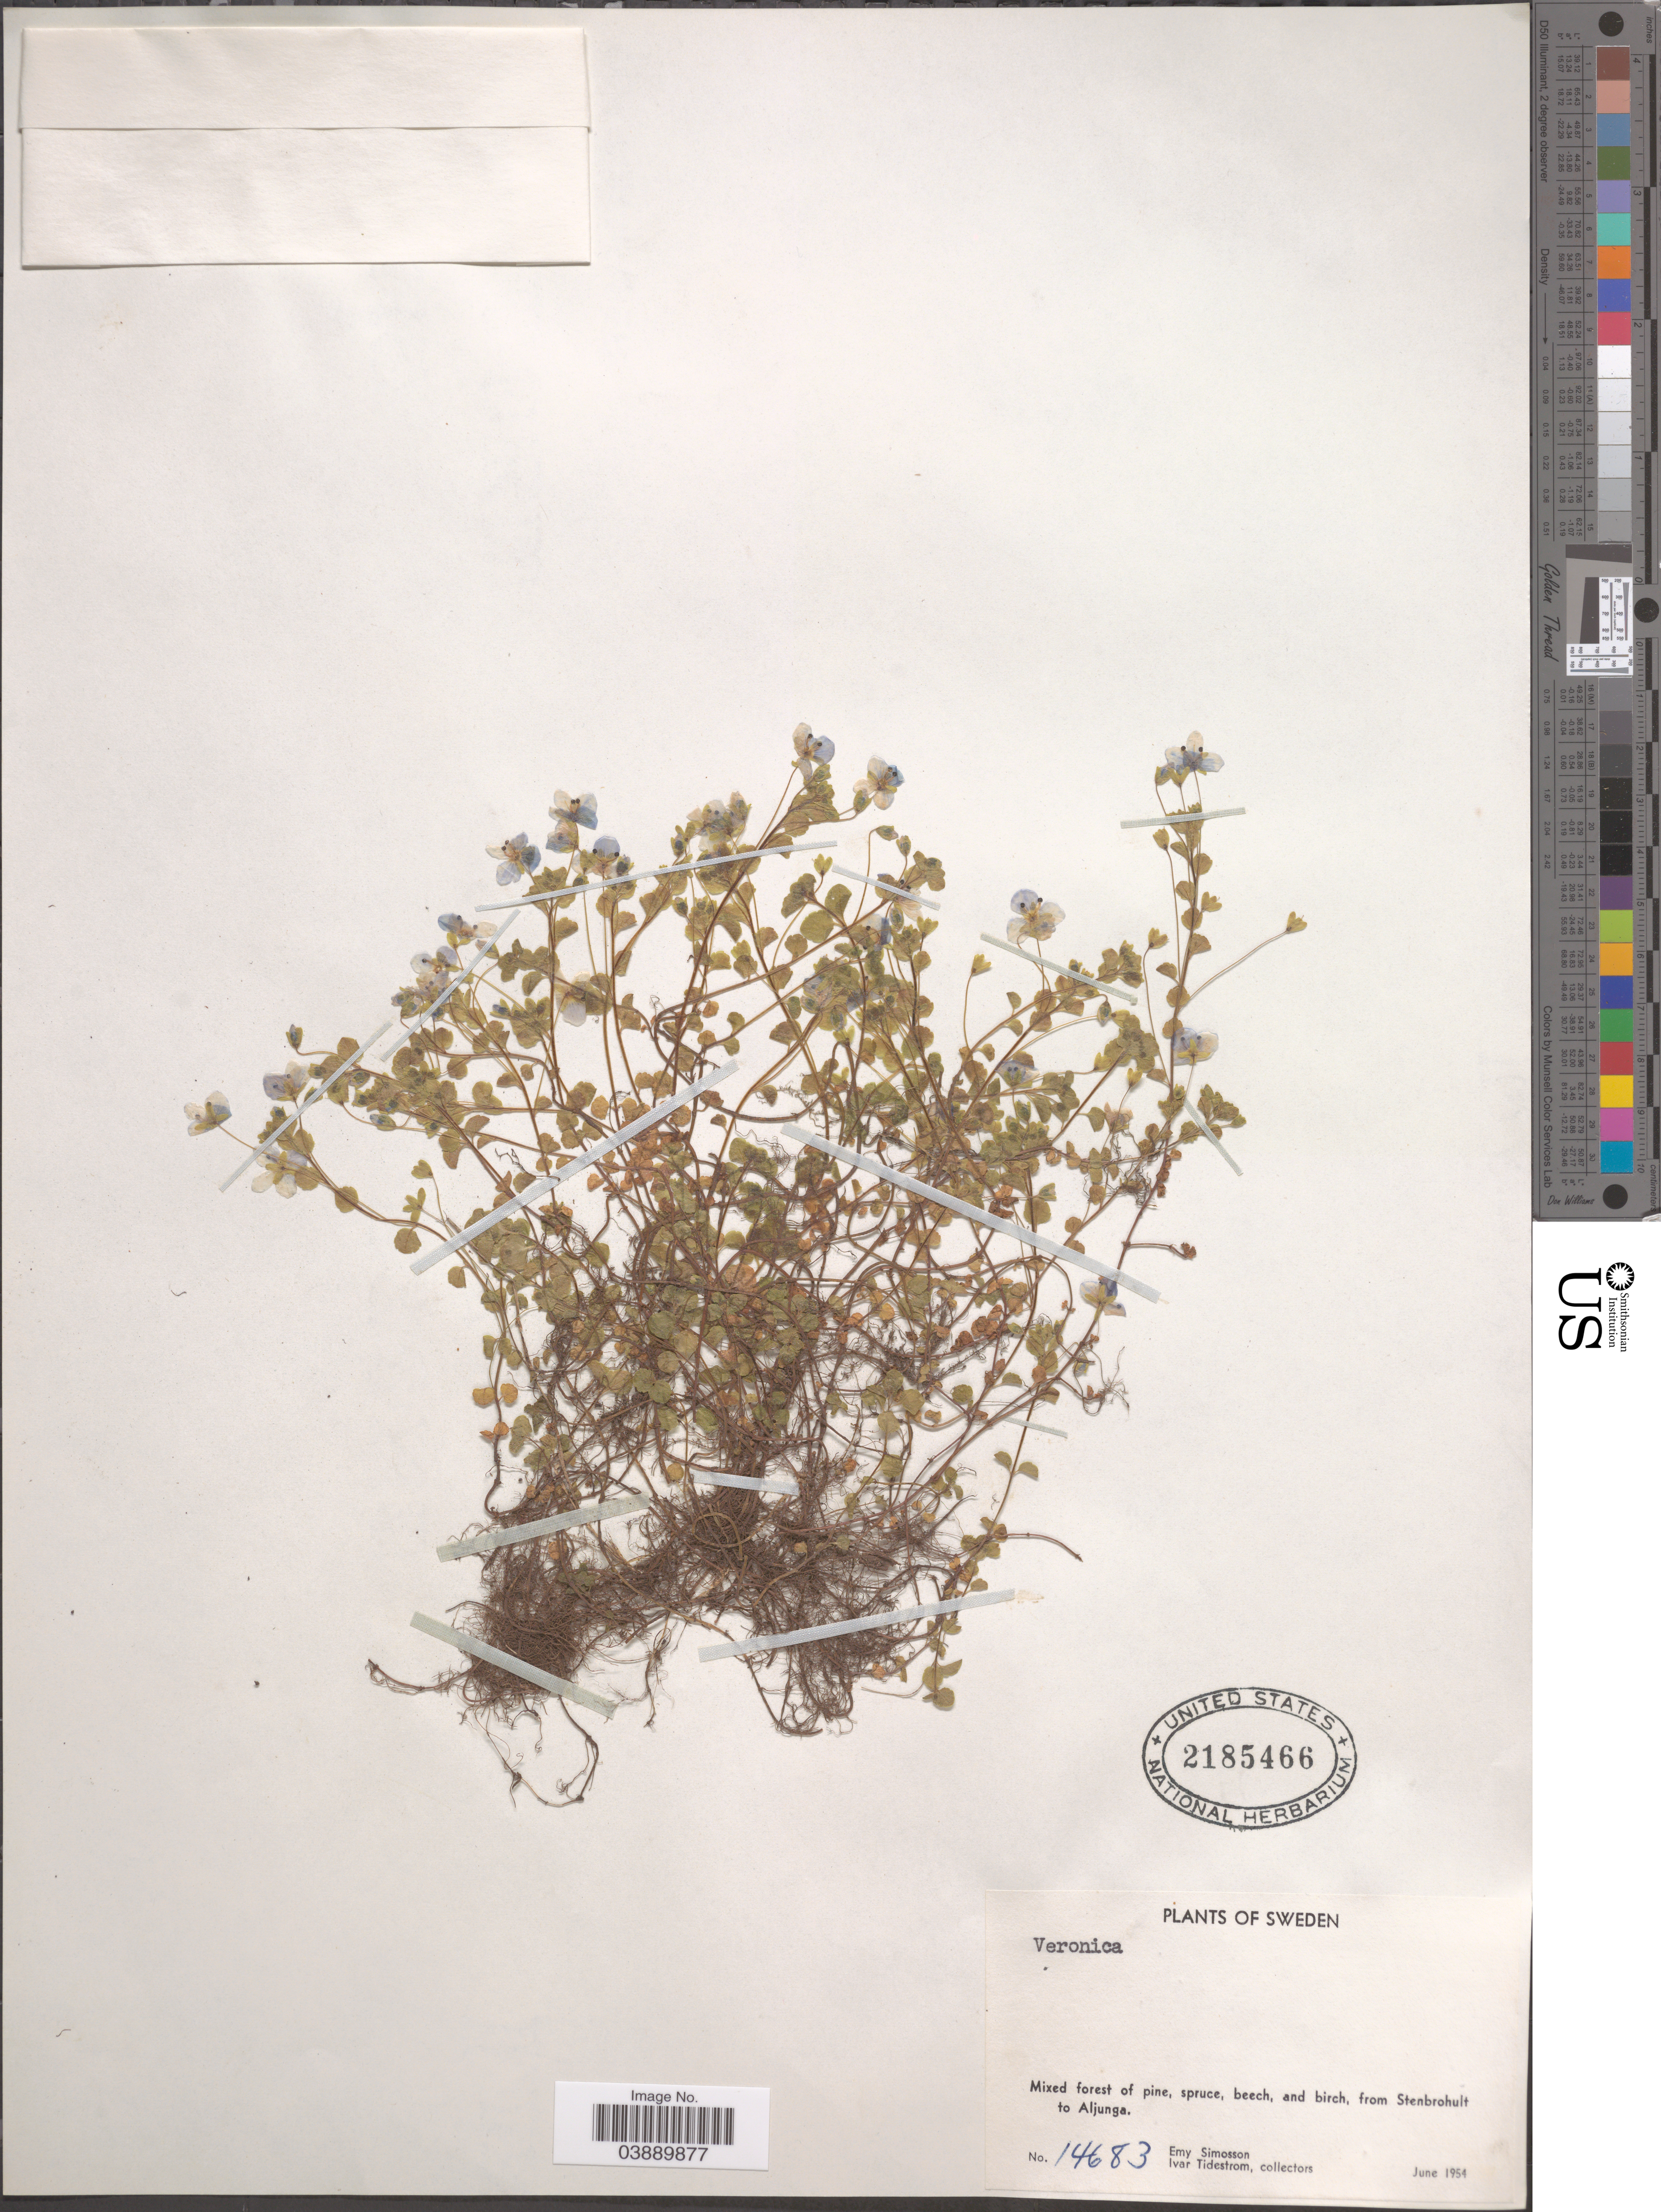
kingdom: Plantae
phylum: Tracheophyta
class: Magnoliopsida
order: Lamiales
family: Plantaginaceae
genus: Veronica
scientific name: Veronica filiformis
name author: Sm.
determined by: Albach, Dirk C.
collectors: E. Simosson & I. F. Tidestrom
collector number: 14683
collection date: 1954-06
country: Sweden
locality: From Stenbrohult to Aljunga.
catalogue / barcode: US 2185466